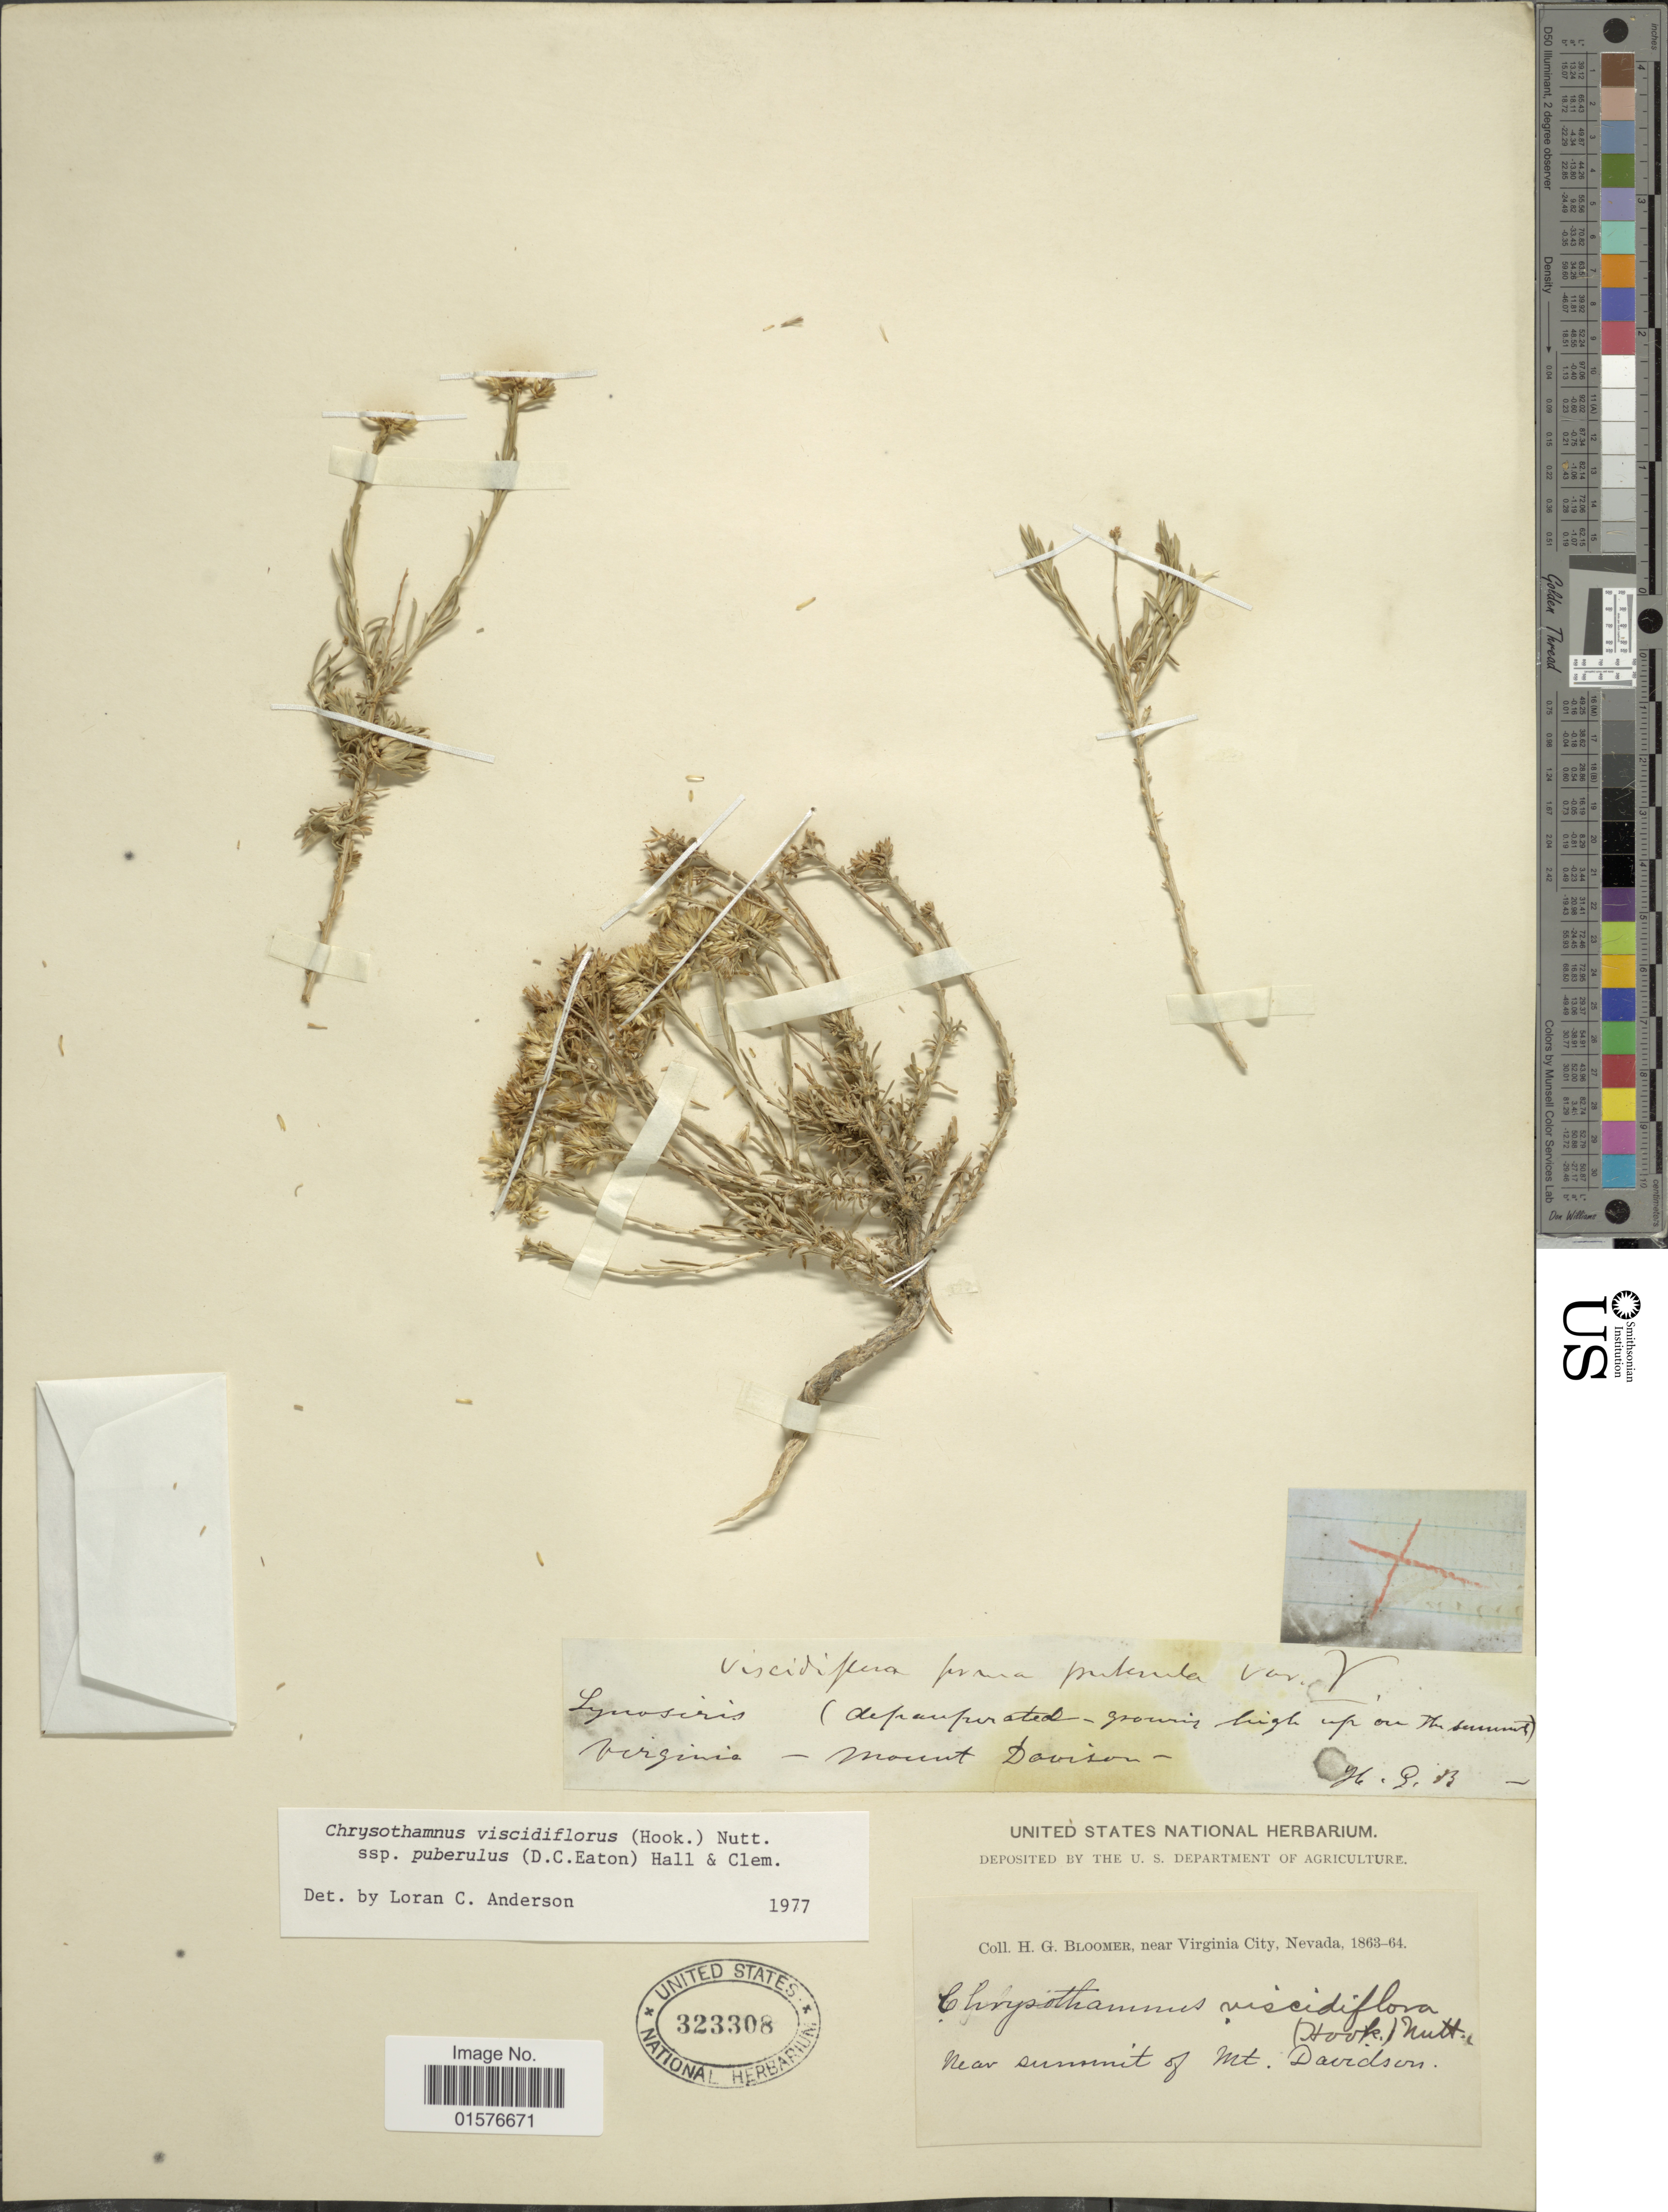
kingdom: Plantae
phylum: Tracheophyta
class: Magnoliopsida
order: Asterales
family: Asteraceae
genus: Chrysothamnus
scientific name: Chrysothamnus viscidiflorus subsp. puberulus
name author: (D.C. Eaton) H.M. Hall & Clem.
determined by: Urbatsch, Lowell E., Curator (LSU), Louisiana State University (UNITED STATES)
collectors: H. Bloomer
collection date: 1863/1864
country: United States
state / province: Nevada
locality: Near Virginia City, near summit of Mt. Davidson.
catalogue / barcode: US 323308